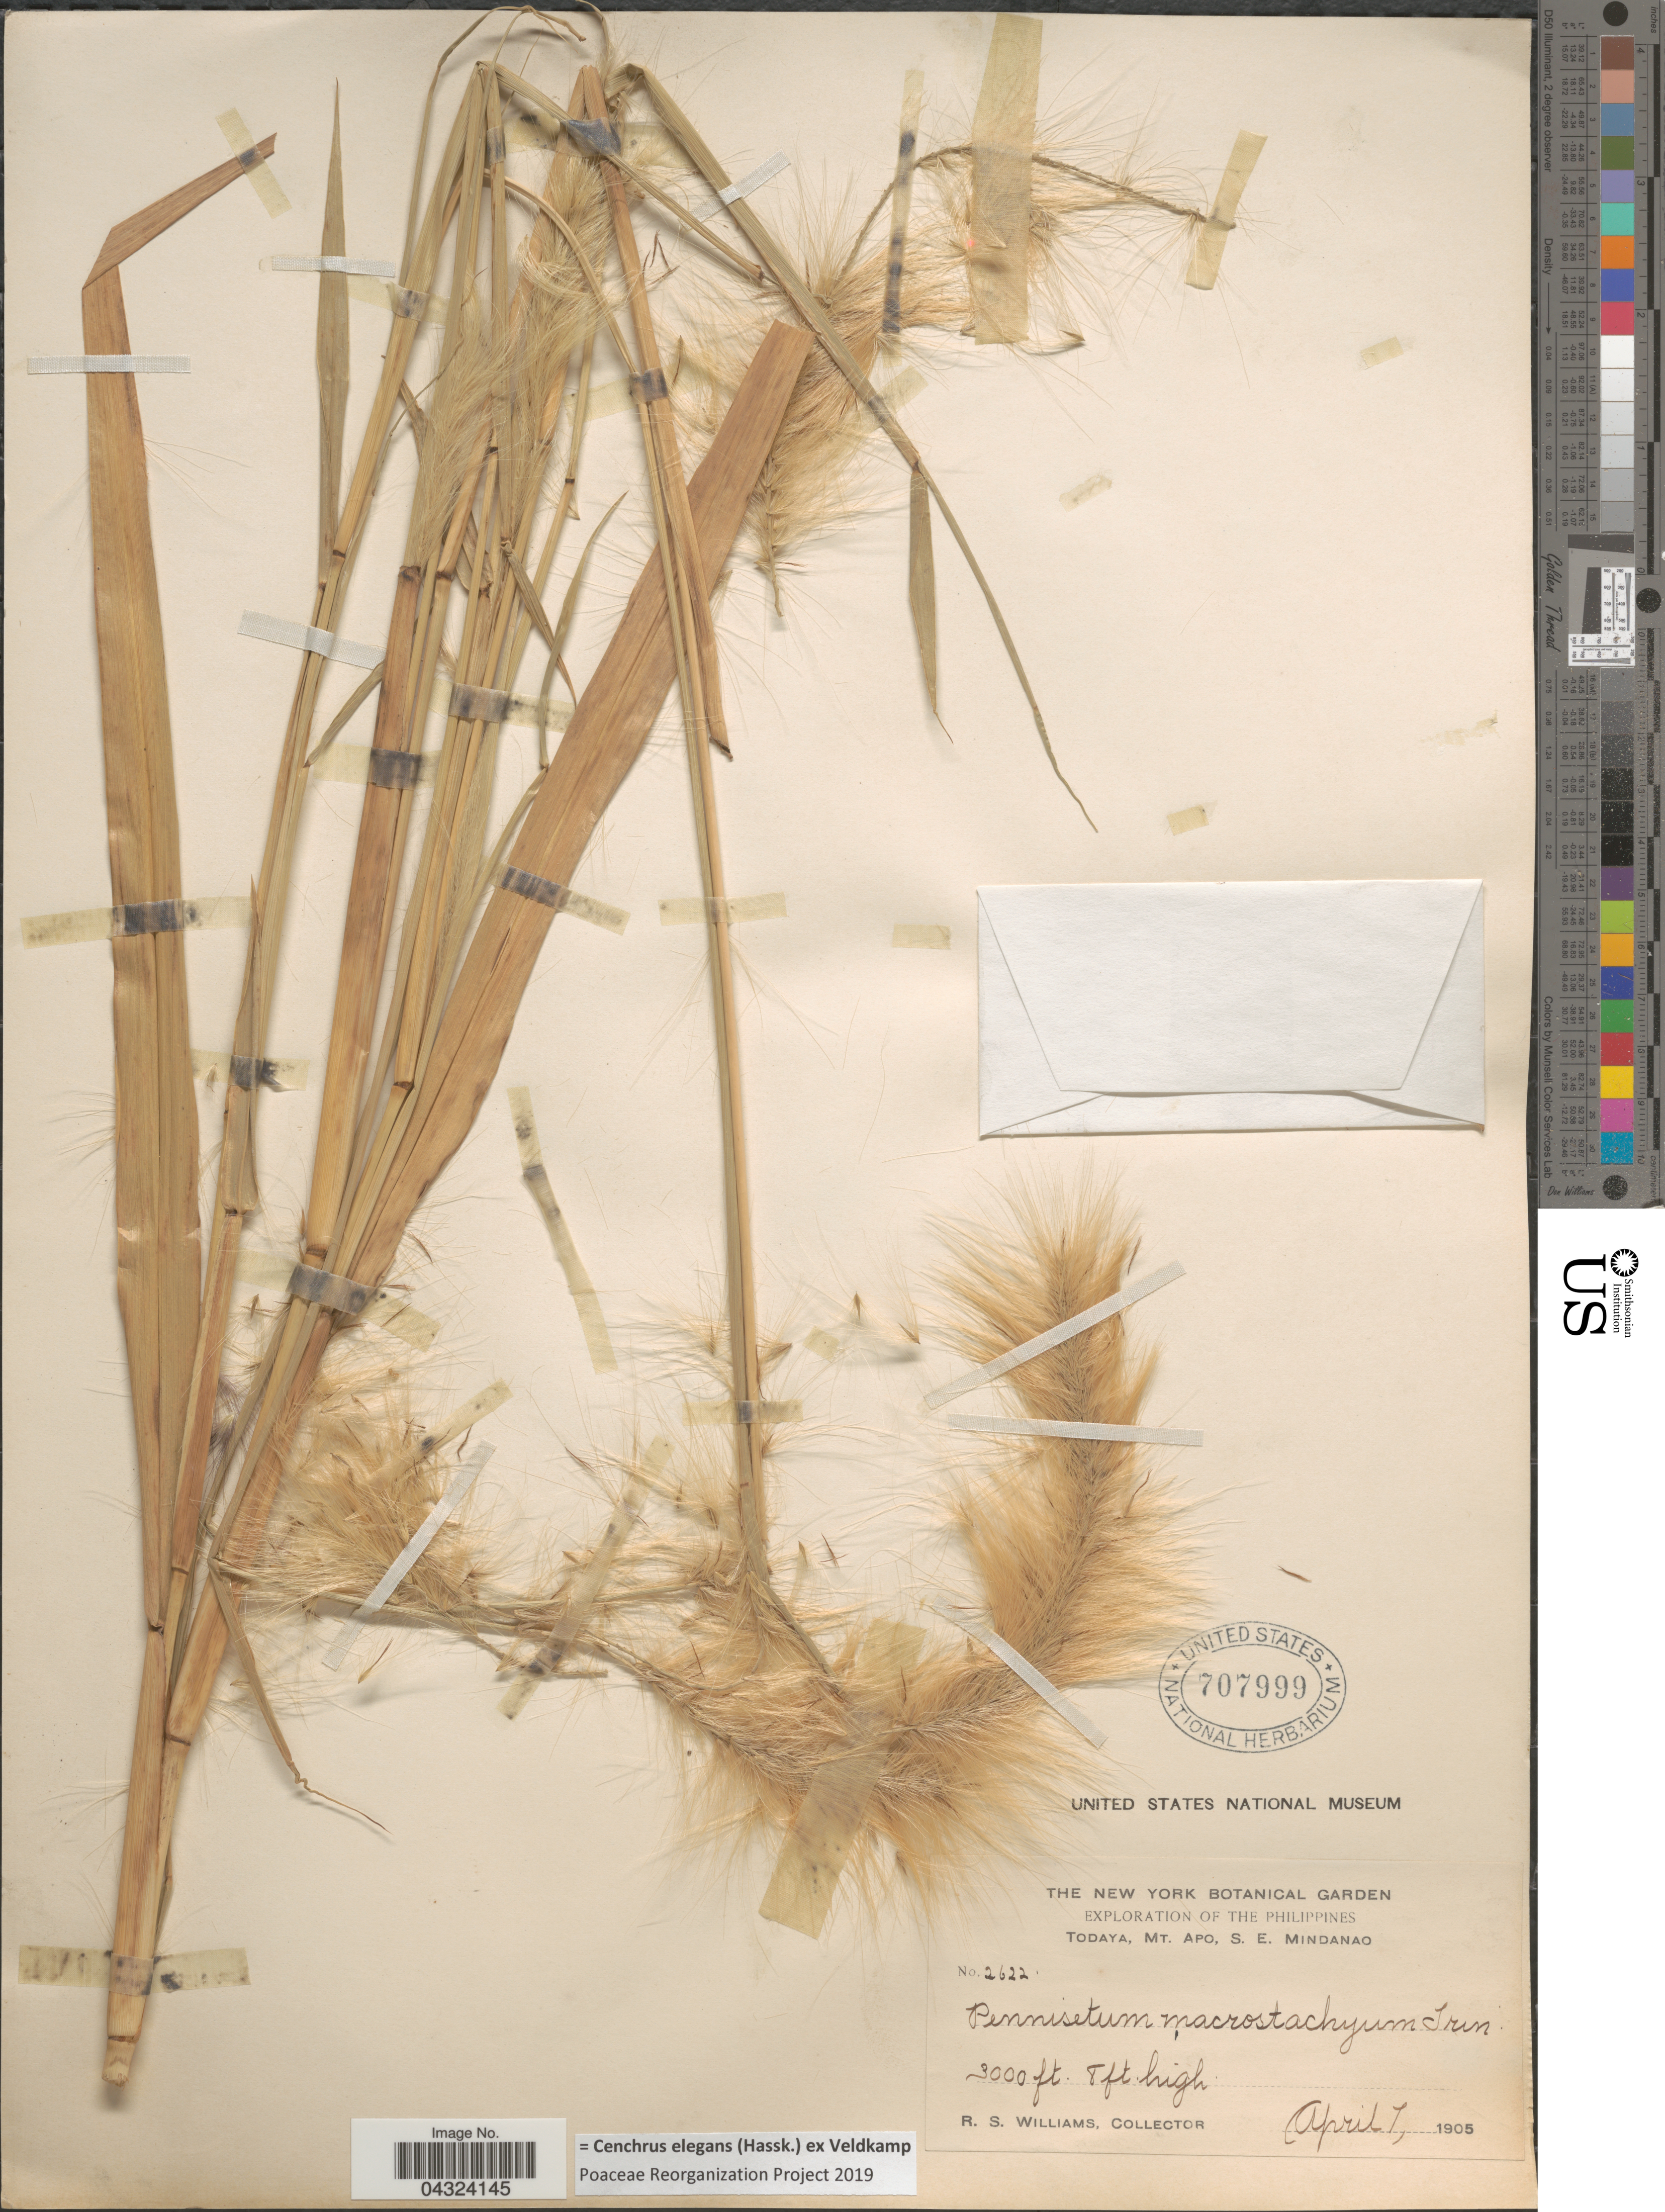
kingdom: Plantae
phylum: Tracheophyta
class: Liliopsida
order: Poales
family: Poaceae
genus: Cenchrus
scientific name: Cenchrus elegans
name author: (Hassk.) Veldkamp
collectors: R. S. Williams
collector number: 2622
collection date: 1905-04-07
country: Philippines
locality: Exploration Of The Philippines. Todaya, Mt. Apo, S. E. Mindanao.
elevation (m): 914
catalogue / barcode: US 707999